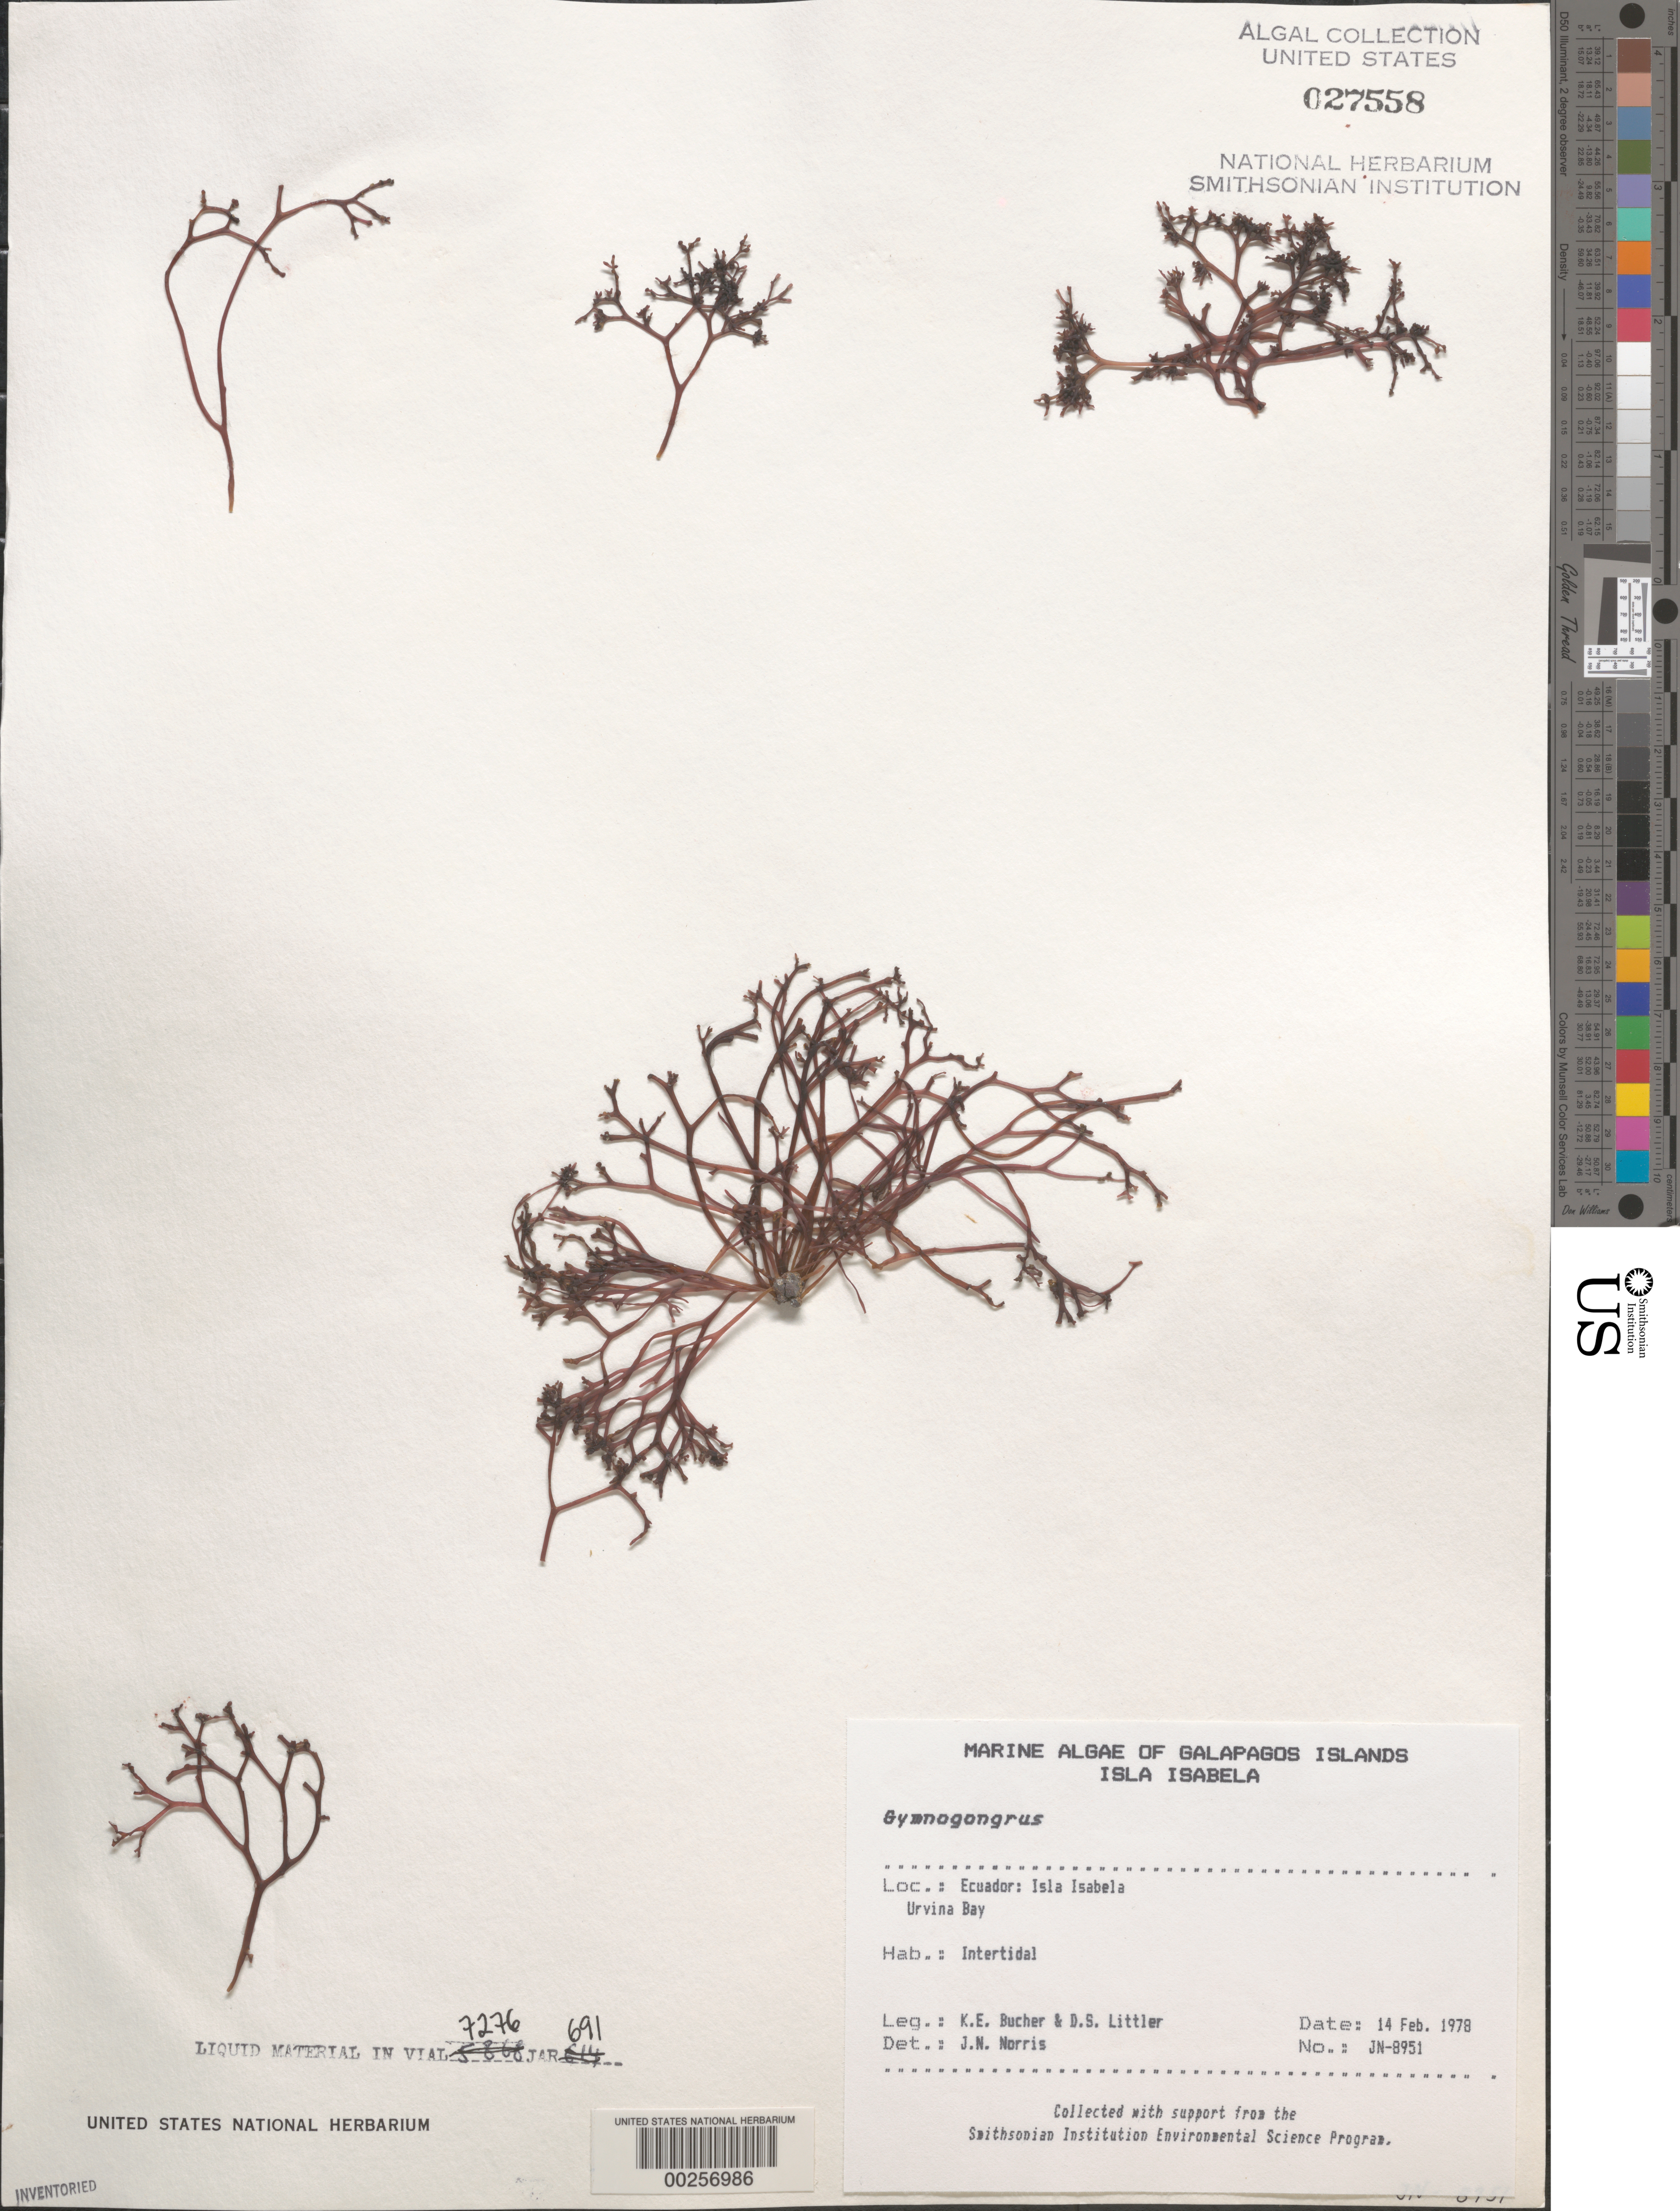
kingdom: Plantae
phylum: Rhodophyta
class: Florideophyceae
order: Gigartinales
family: Phyllophoraceae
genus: Gymnogongrus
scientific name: Gymnogongrus sp.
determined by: Norris, James N.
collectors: K. E. Bucher & D. S. Littler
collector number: Jn-8951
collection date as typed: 14 Feb 1978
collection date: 1978-02-14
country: Ecuador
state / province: Colón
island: Isabela [Albemarle]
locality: Urvina Bay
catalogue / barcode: US 27558